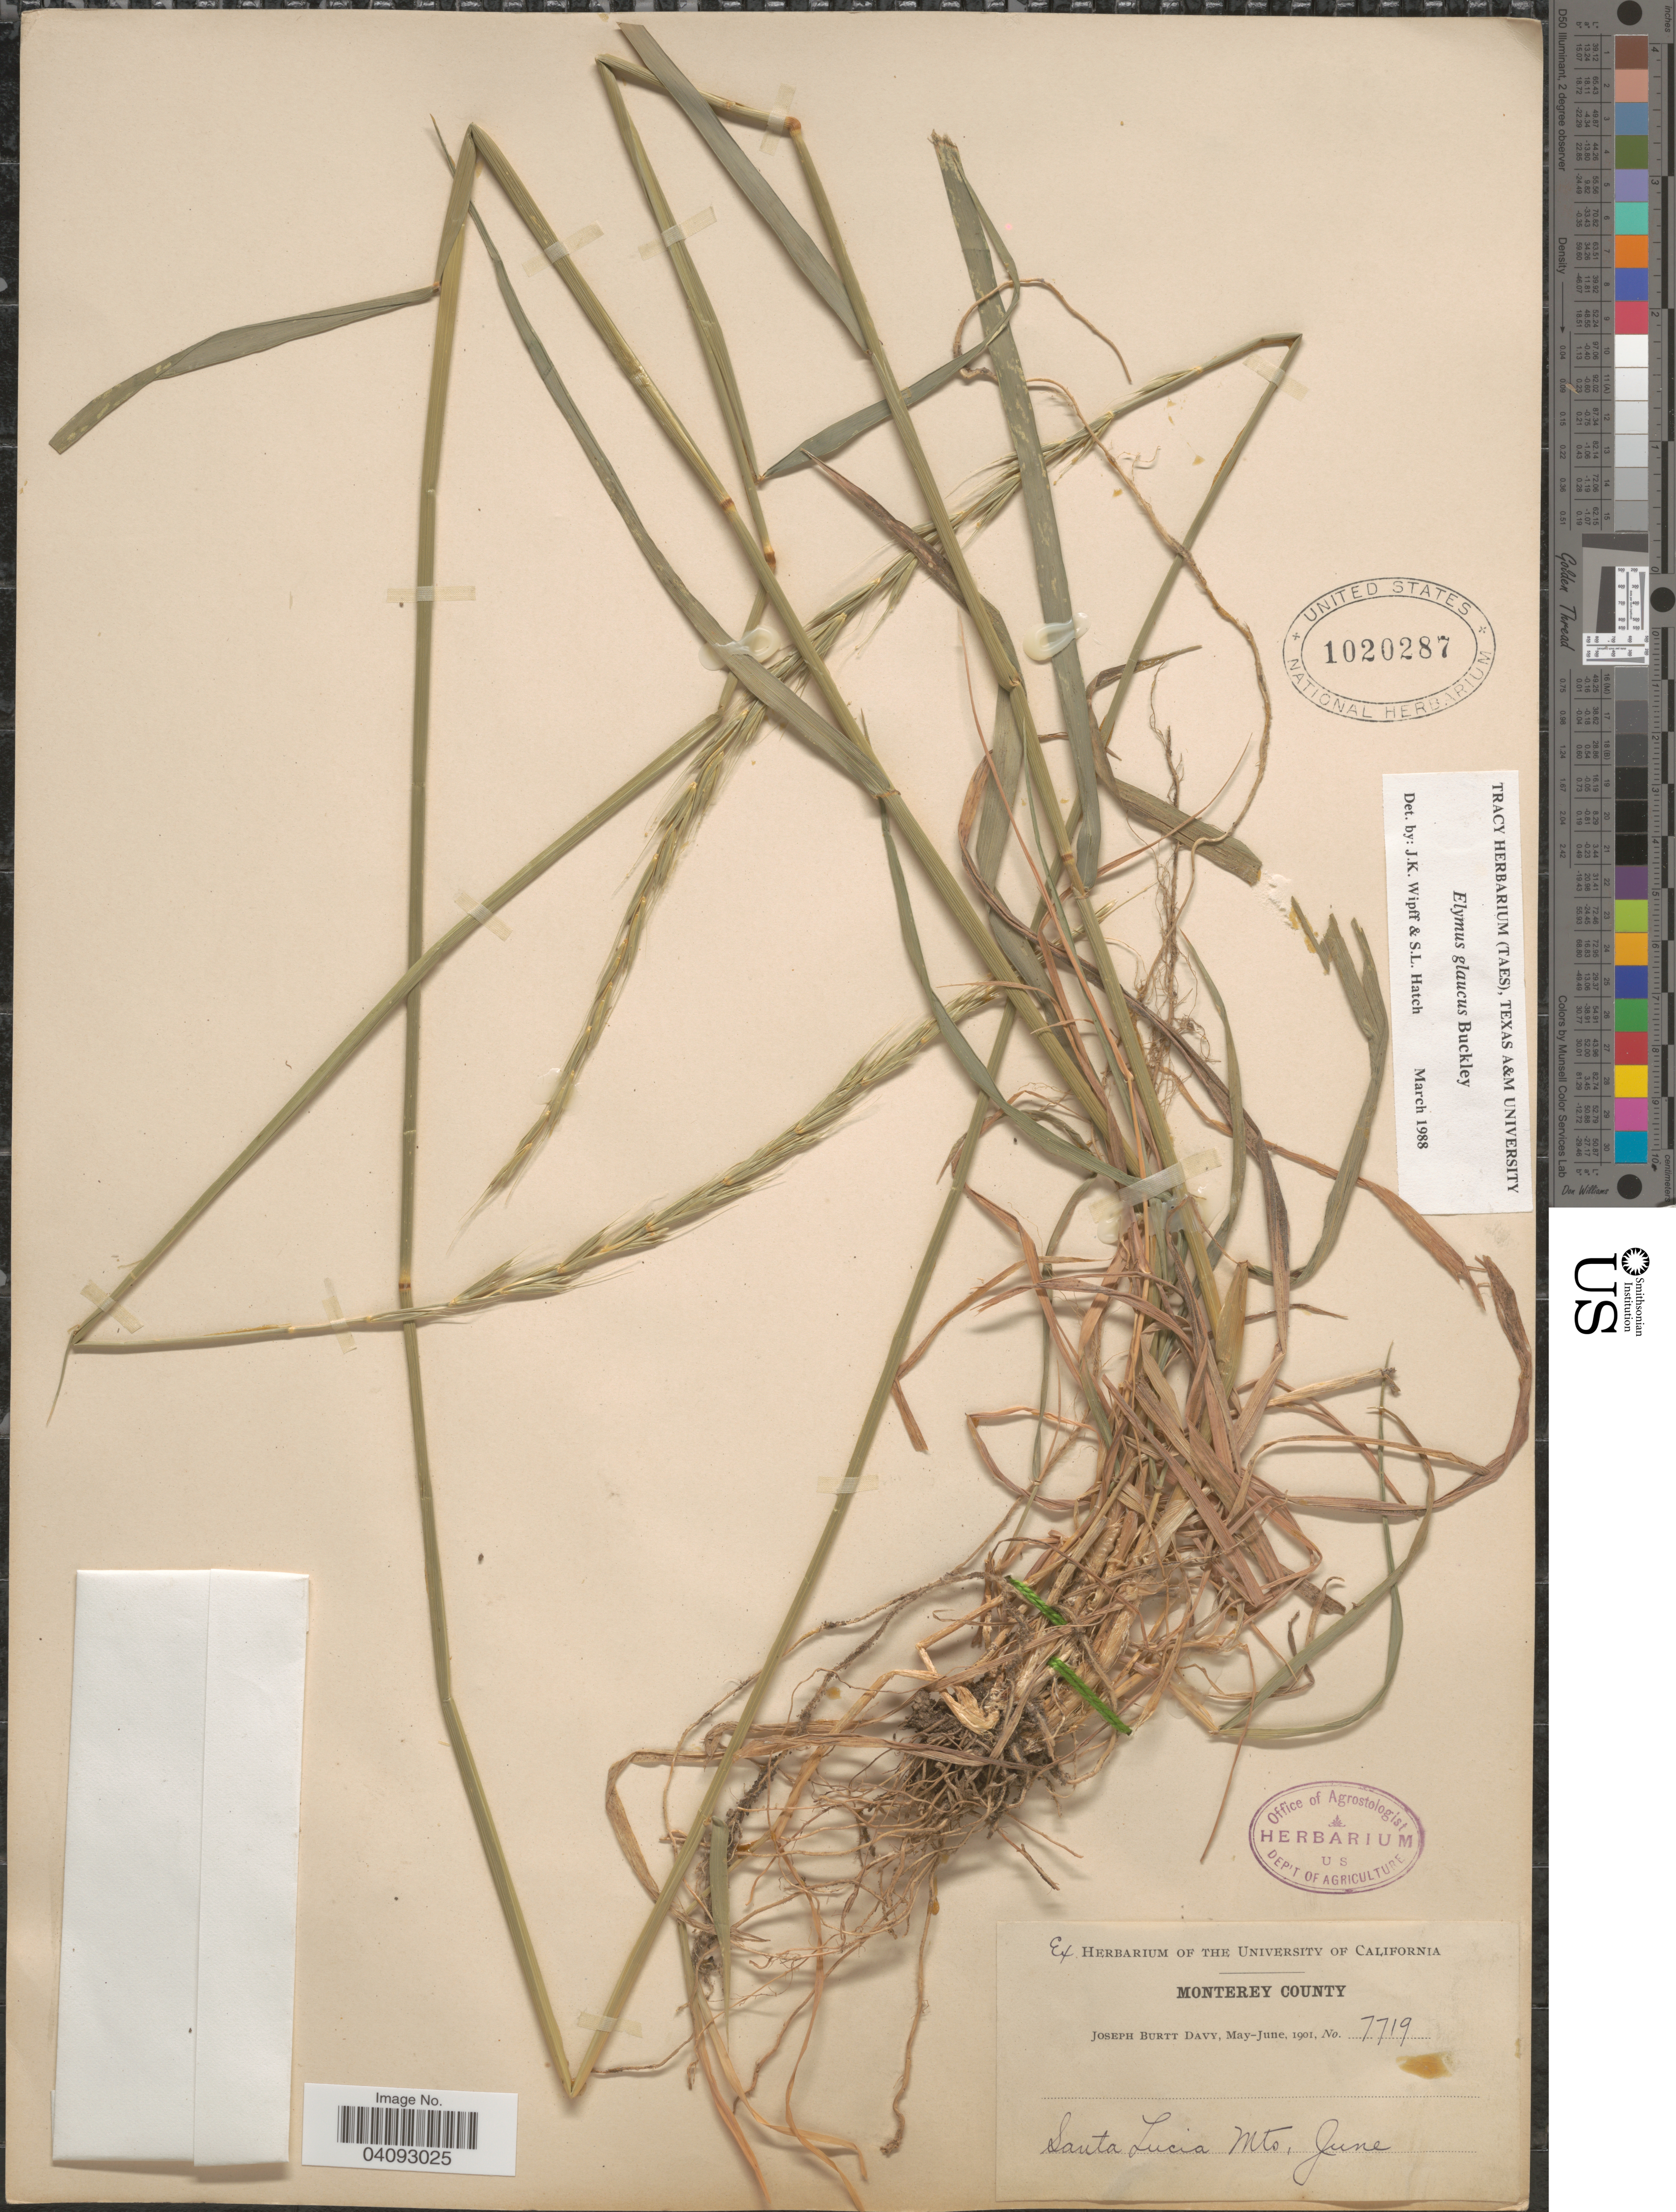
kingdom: Plantae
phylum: Tracheophyta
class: Liliopsida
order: Poales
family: Poaceae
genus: Elymus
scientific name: Elymus glaucus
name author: Buckley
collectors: J. Burtt Davy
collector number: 7719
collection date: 1901-06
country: United States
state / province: California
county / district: Monterey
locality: Monterey County. Santa Lucia Mts.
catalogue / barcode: US 1020287